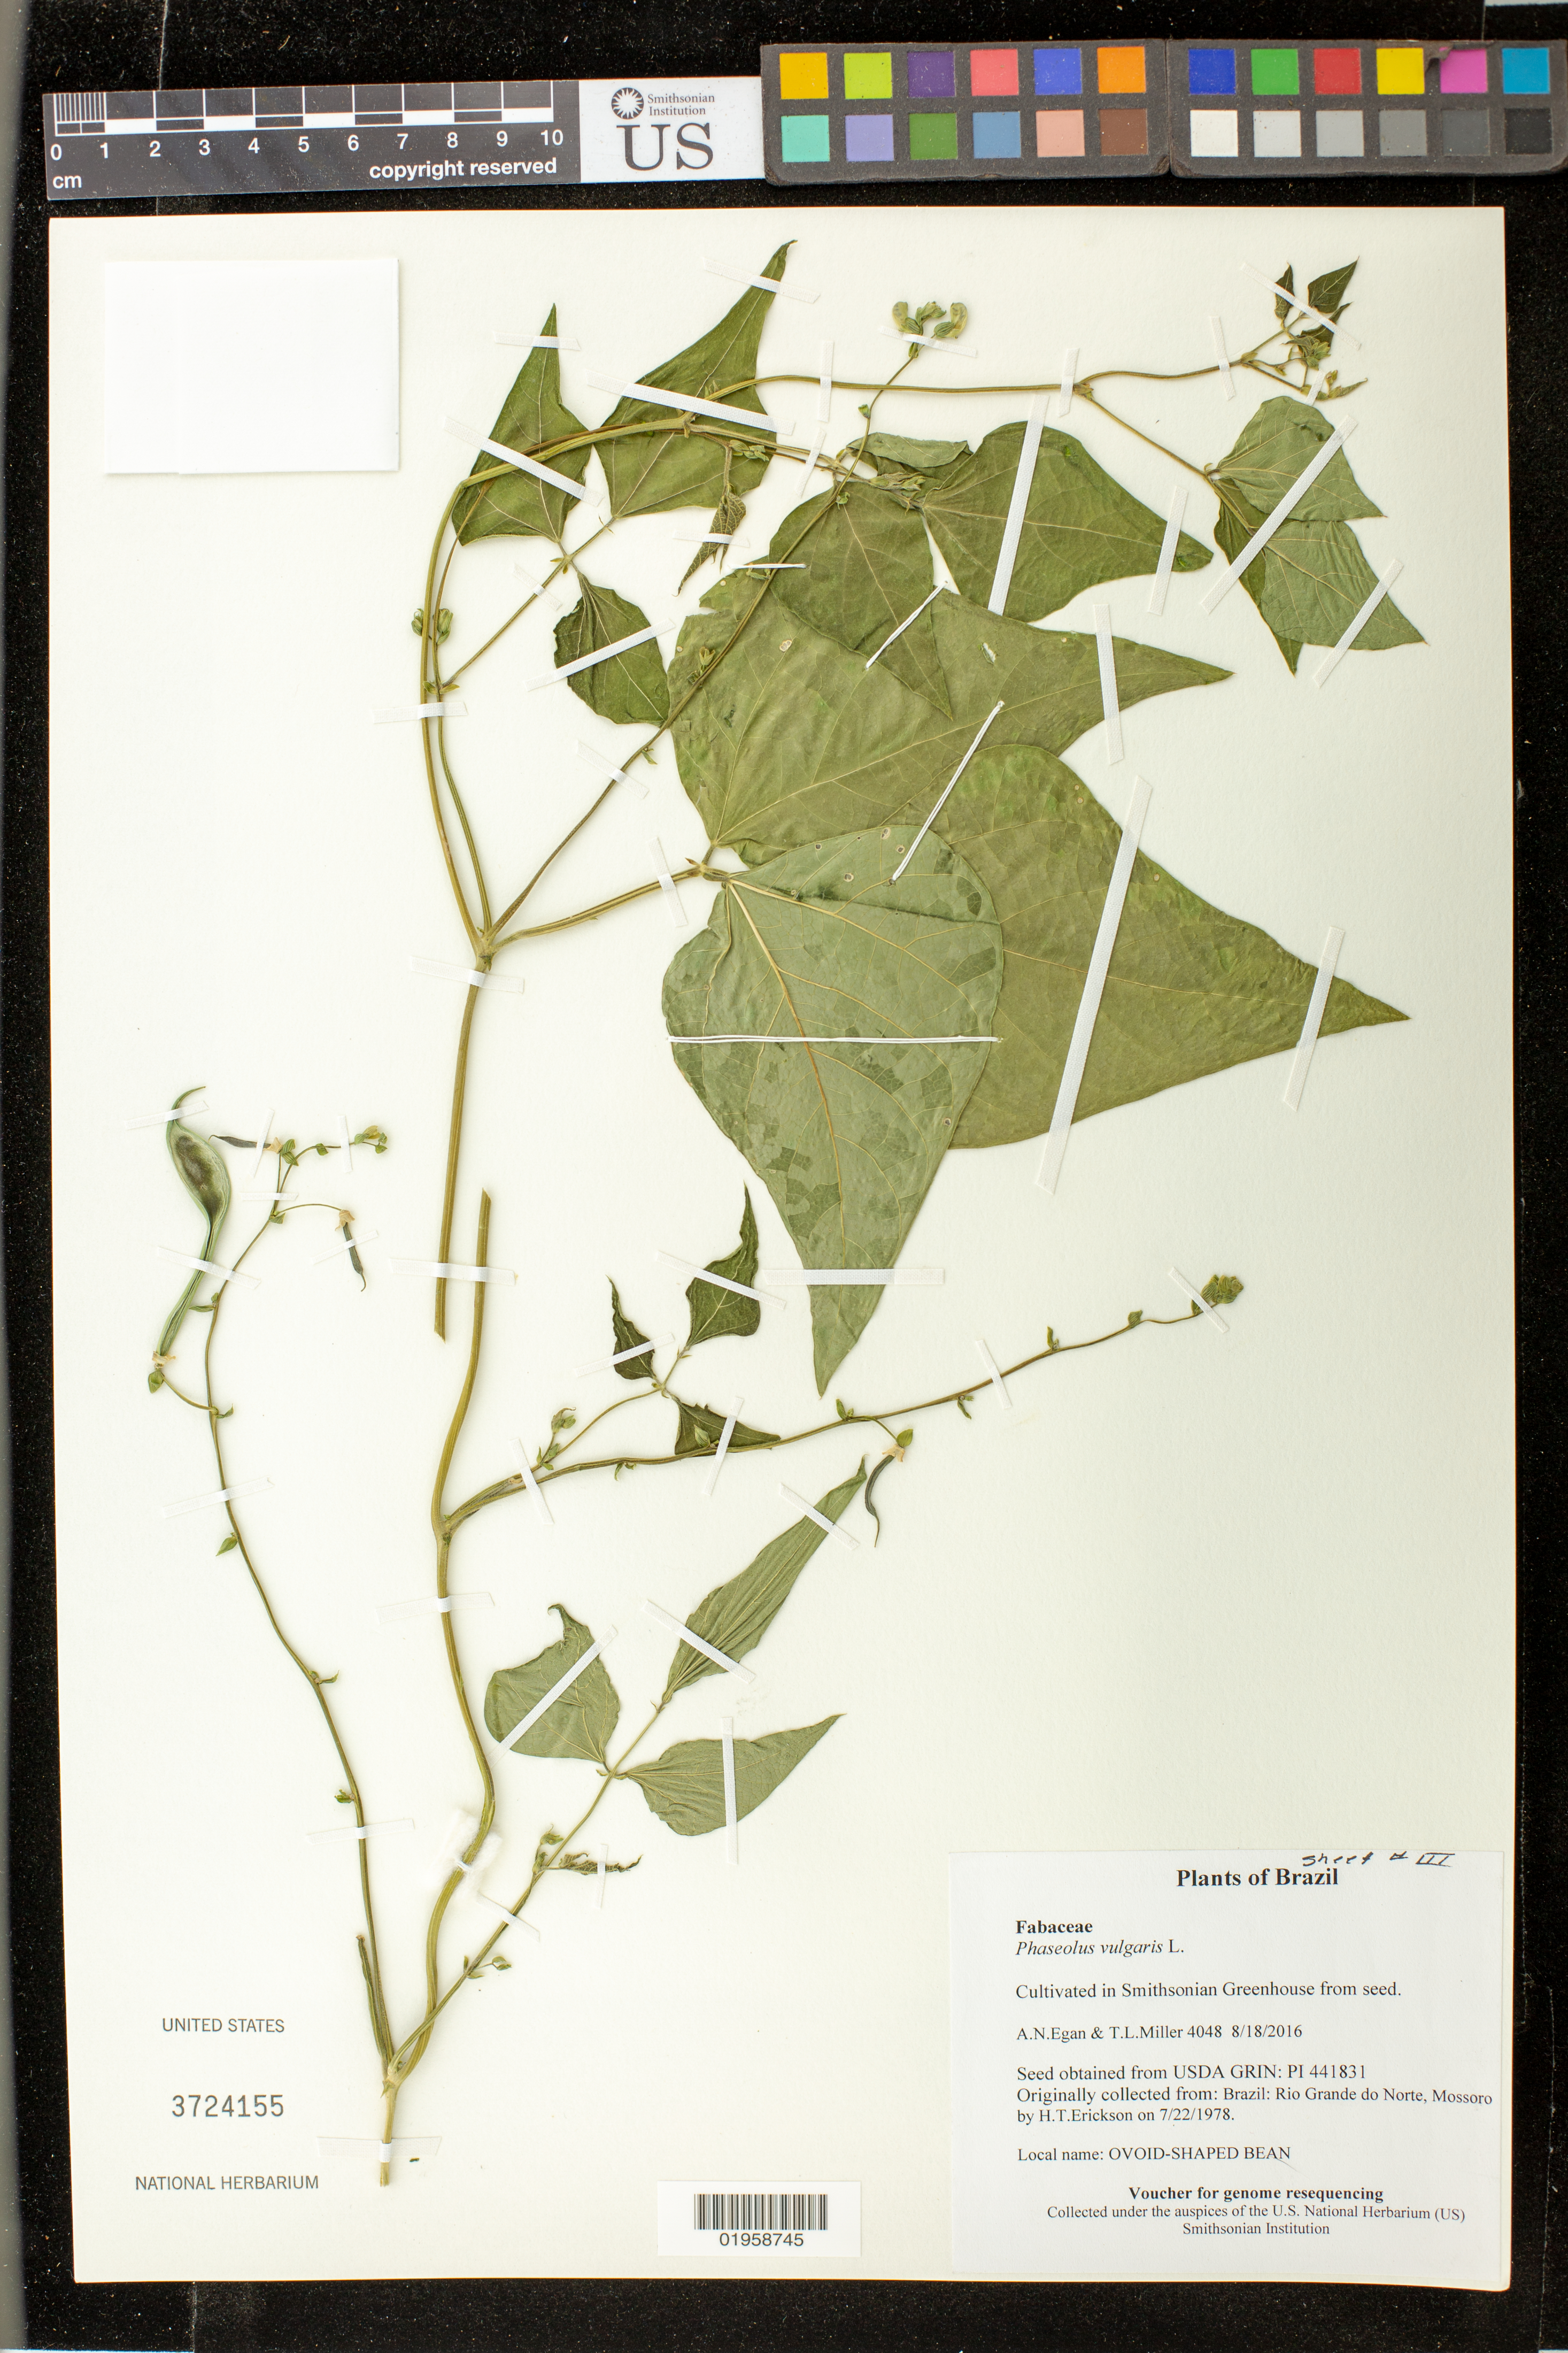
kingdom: Plantae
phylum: Tracheophyta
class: Magnoliopsida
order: Fabales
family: Fabaceae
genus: Phaseolus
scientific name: Phaseolus vulgaris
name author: L.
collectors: A. N. Egan & T. L. Miller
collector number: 4048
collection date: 2016-08-18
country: United States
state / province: Maryland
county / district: Prince George's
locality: Smithsonian's Museum Support Ctr; 4210 Suitland Pkwy., NMNH Botany Research Greenhouses. Suitland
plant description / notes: Originally collected in Brazil, Rio Grande do Norte, Mossoro on 1978-07-22. H.T.Erickson (collector); Grown from seed acquired from the USDA's GRIN seed bank.; Ovoid-Shaped Bean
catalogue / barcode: US 3724155